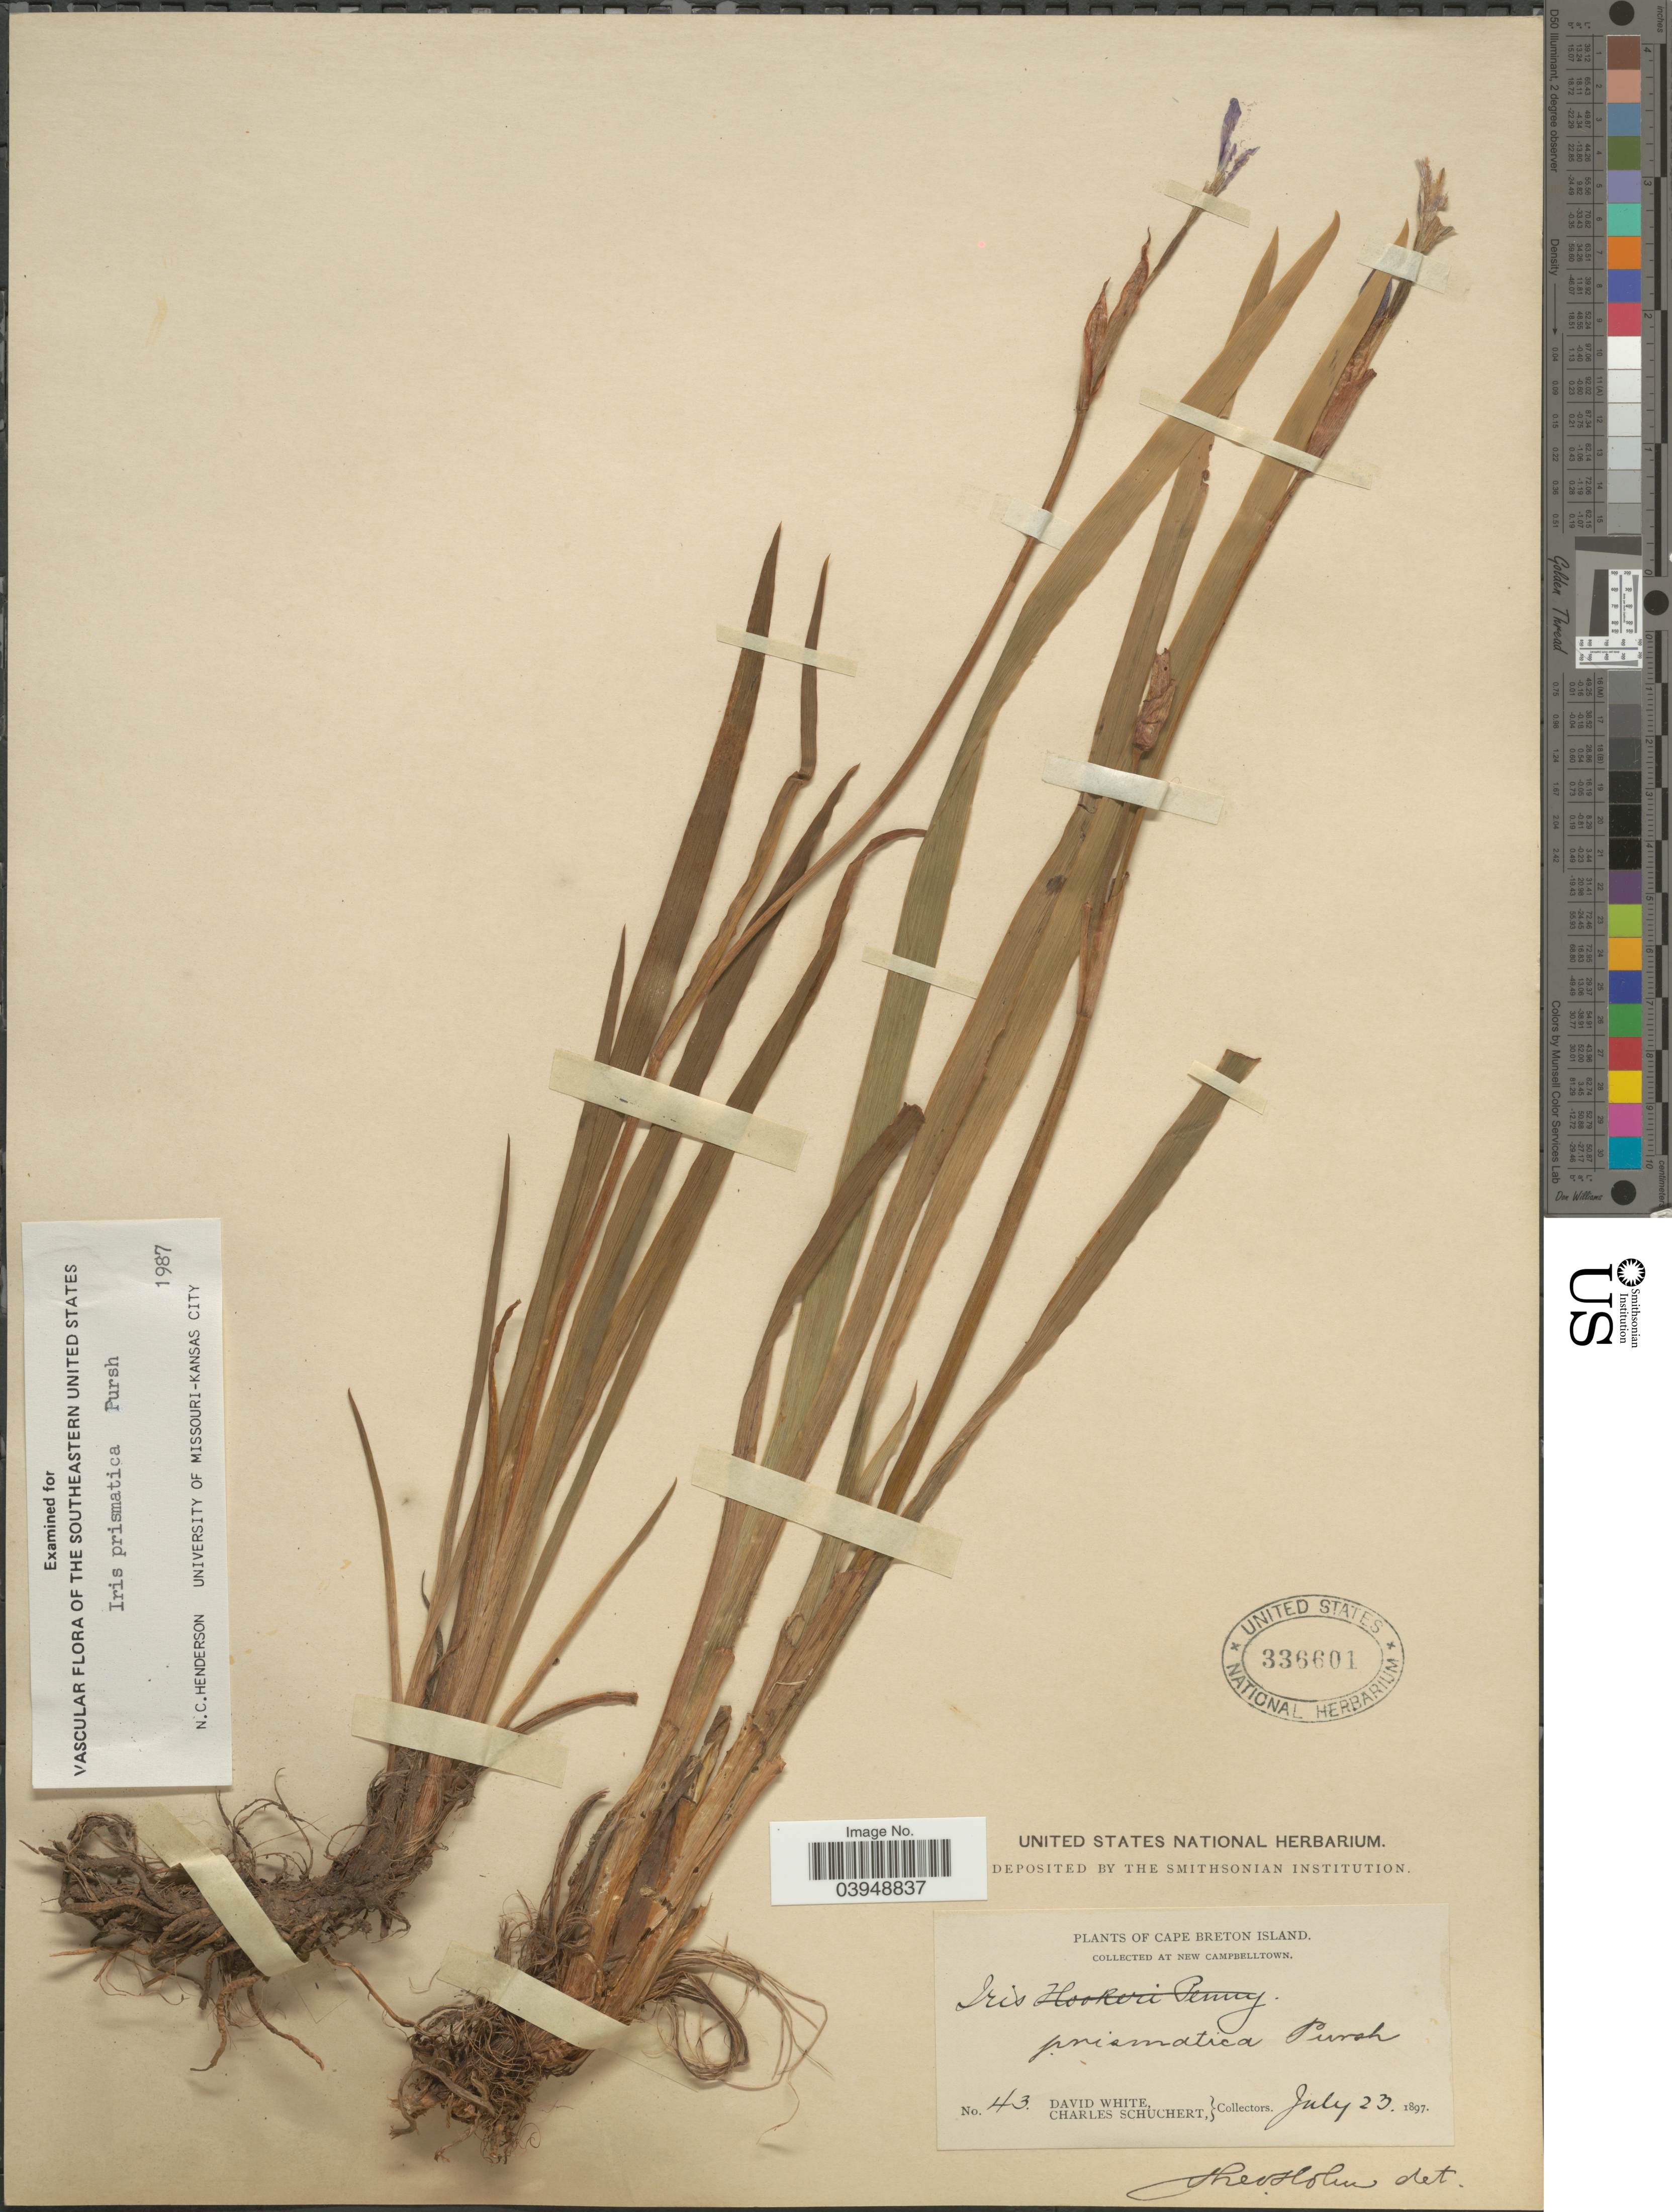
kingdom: Plantae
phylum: Tracheophyta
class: Liliopsida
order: Asparagales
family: Iridaceae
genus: Iris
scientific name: Iris prismatica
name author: Pursh ex Ker Gawl.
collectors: D. White & C. Schuchert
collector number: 43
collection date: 1897-07-23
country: Canada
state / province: Nova Scotia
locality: Cape Breton Island. At New Campbelltown.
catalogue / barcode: US 336601